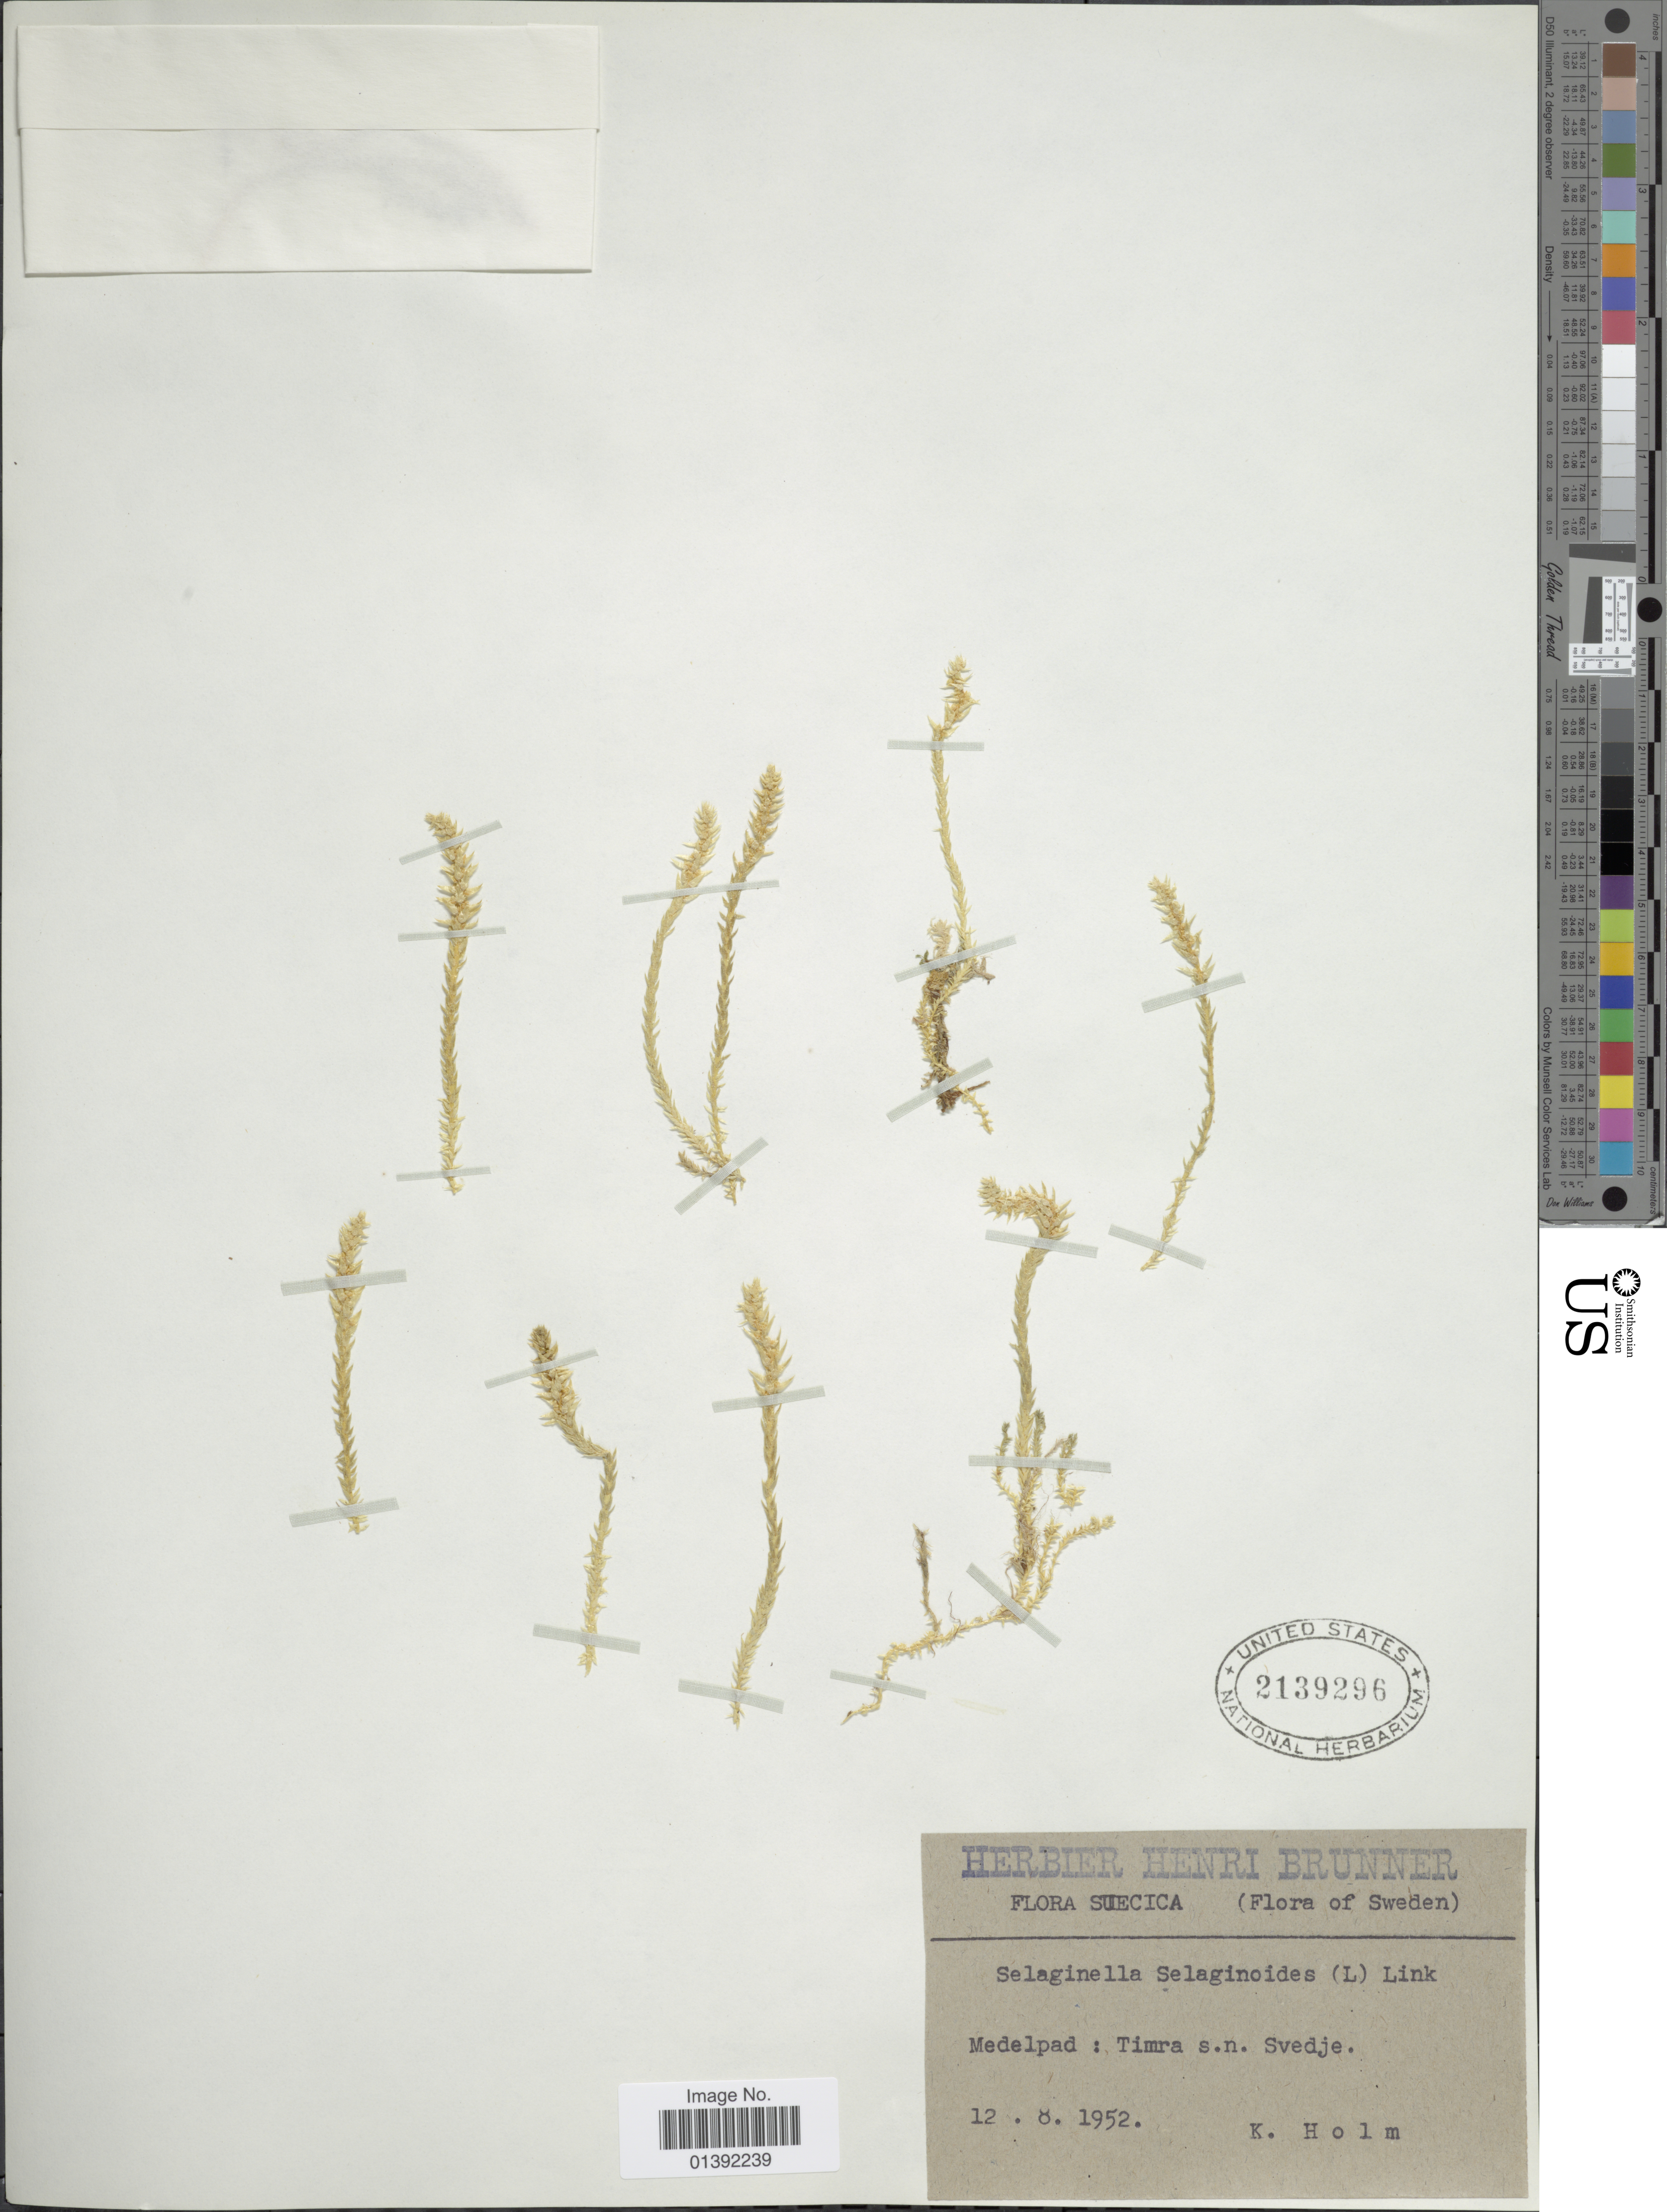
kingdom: Plantae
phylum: Tracheophyta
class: Lycopodiopsida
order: Selaginellales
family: Selaginellaceae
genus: Selaginella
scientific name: Selaginella selaginoides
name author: (L.) Link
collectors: K. Holm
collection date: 1952-08-12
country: Sweden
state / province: Västernorrland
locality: Medelpad: Timra s.n Svedje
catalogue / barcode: US 2139296